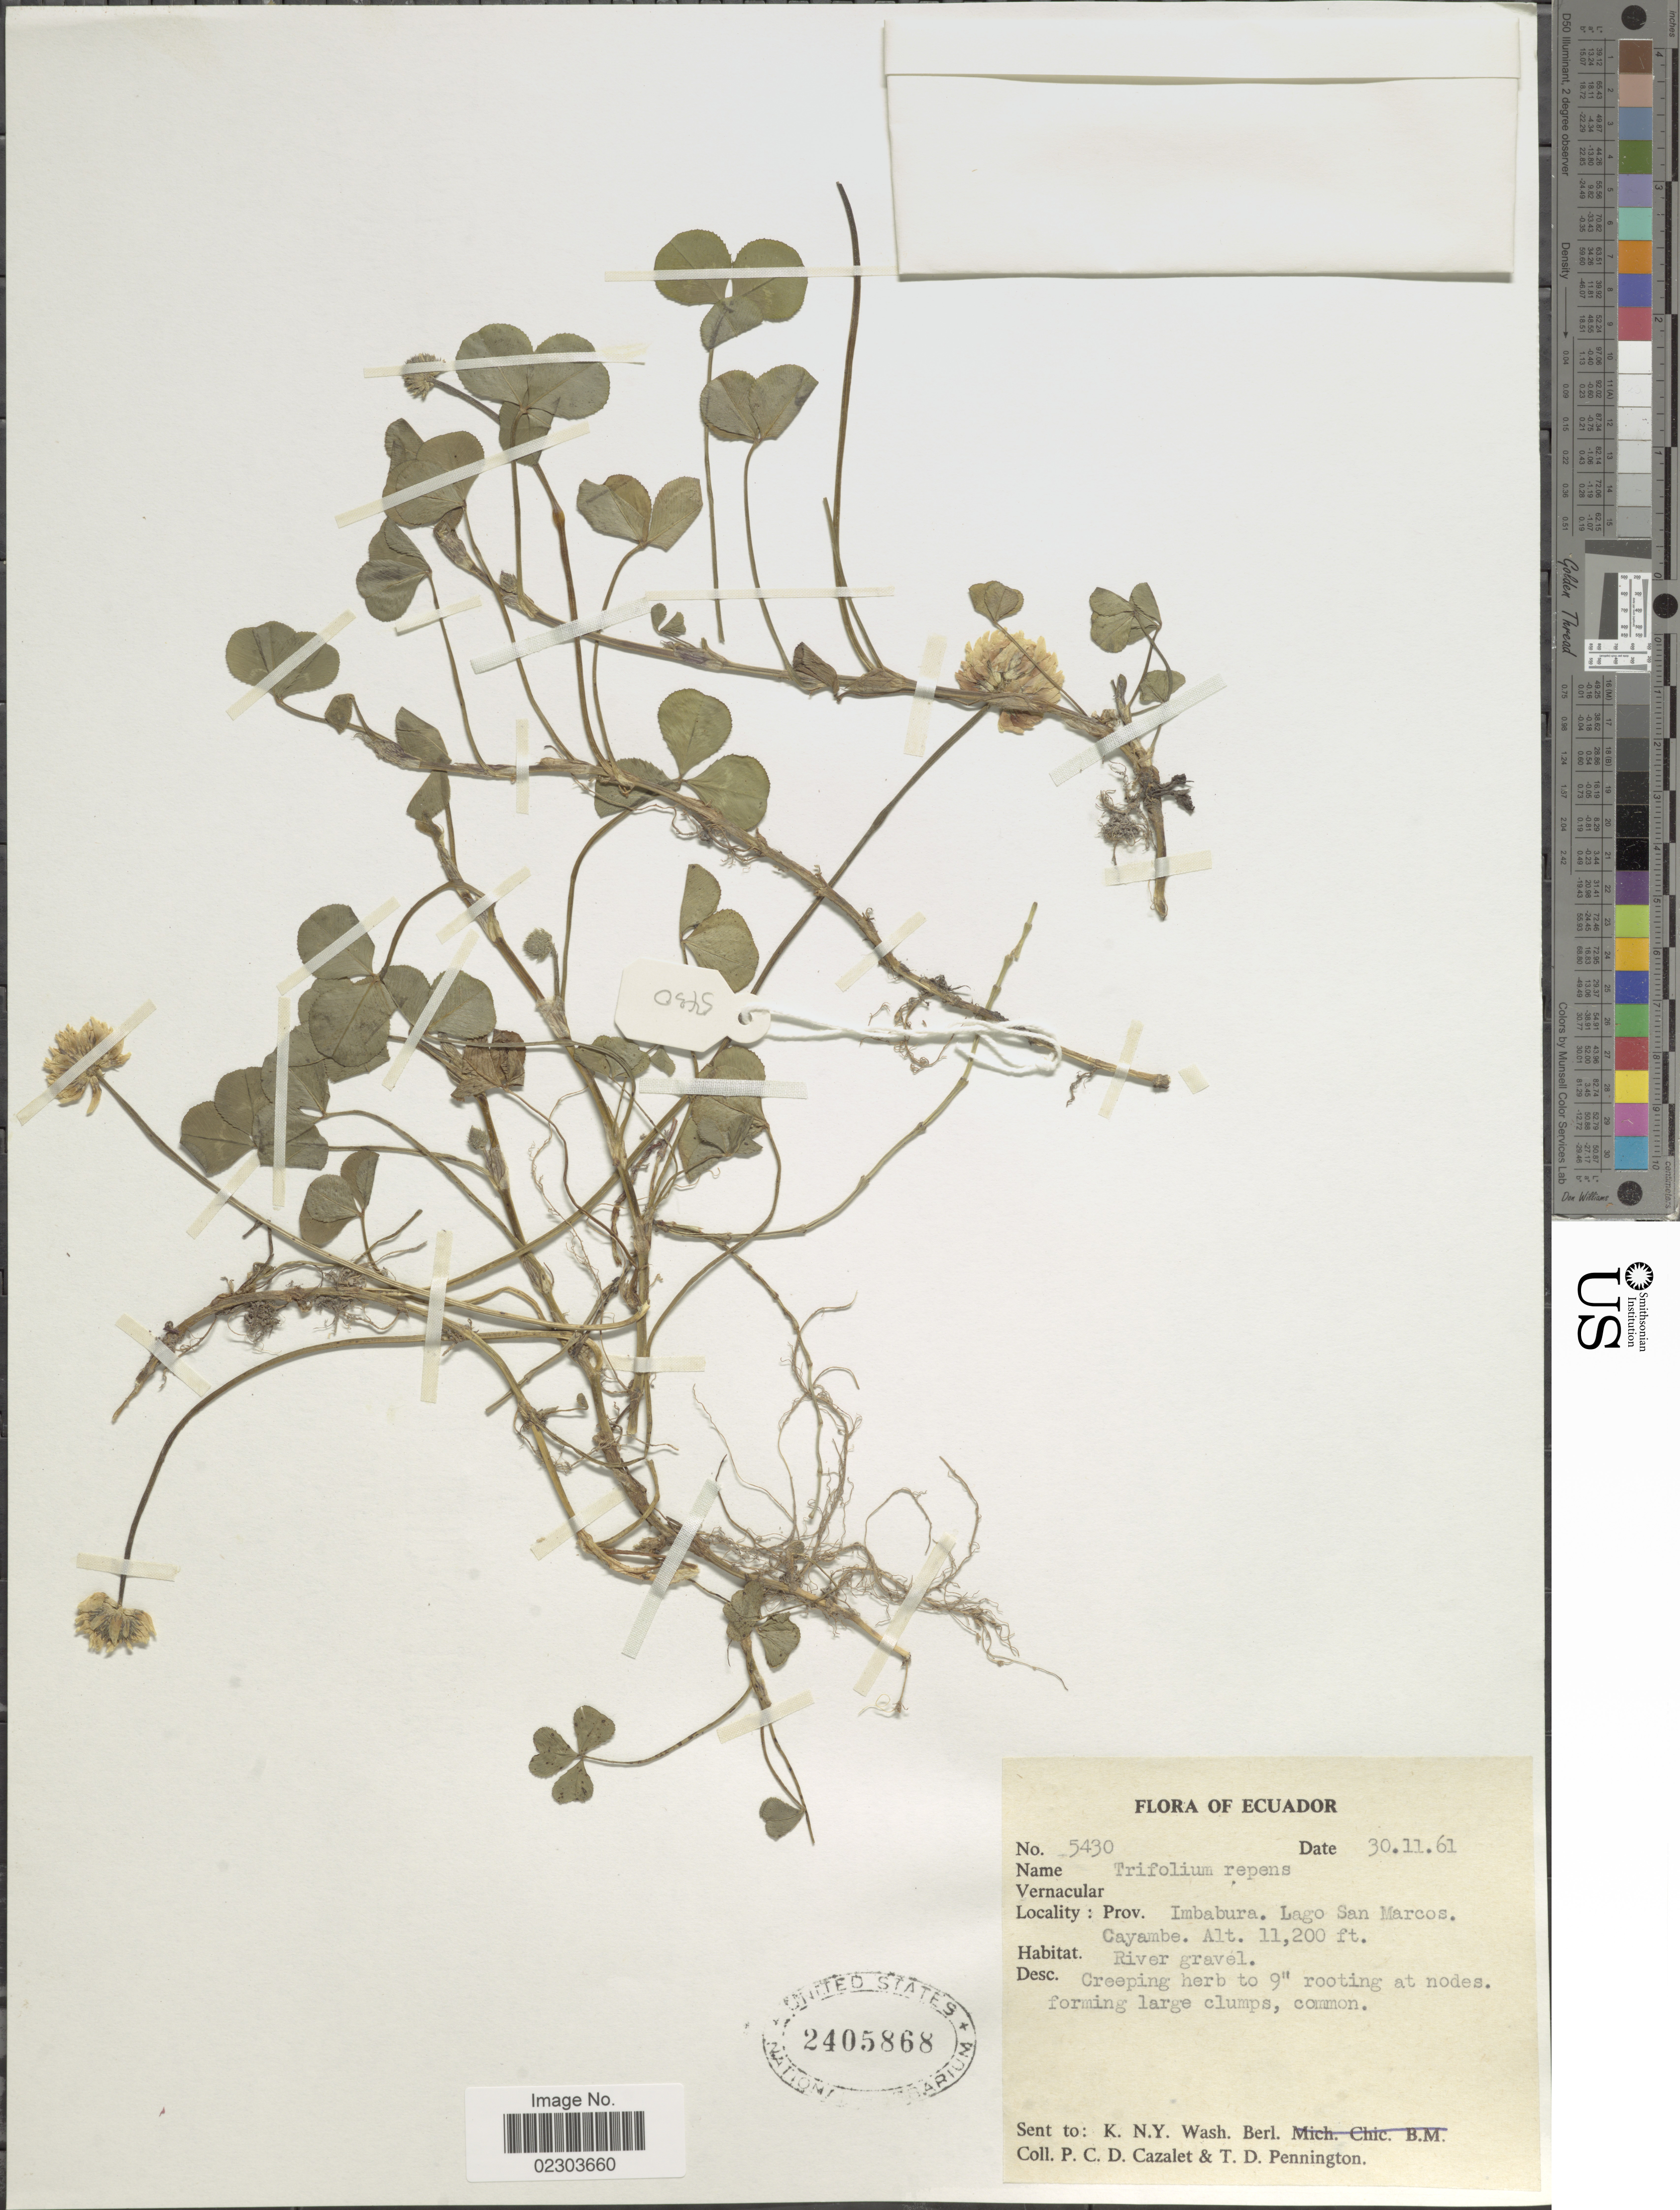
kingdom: Plantae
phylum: Tracheophyta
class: Magnoliopsida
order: Fabales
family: Fabaceae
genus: Trifolium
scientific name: Trifolium repens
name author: L.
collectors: P. C. D. Cazalet & T. D. Pennington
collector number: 5430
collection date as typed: Transcribed d/m/y: 30/11/61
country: Ecuador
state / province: Imbabura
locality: Lago San Marcos, Cayambe, river gravel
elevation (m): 3414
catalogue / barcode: US 2405868